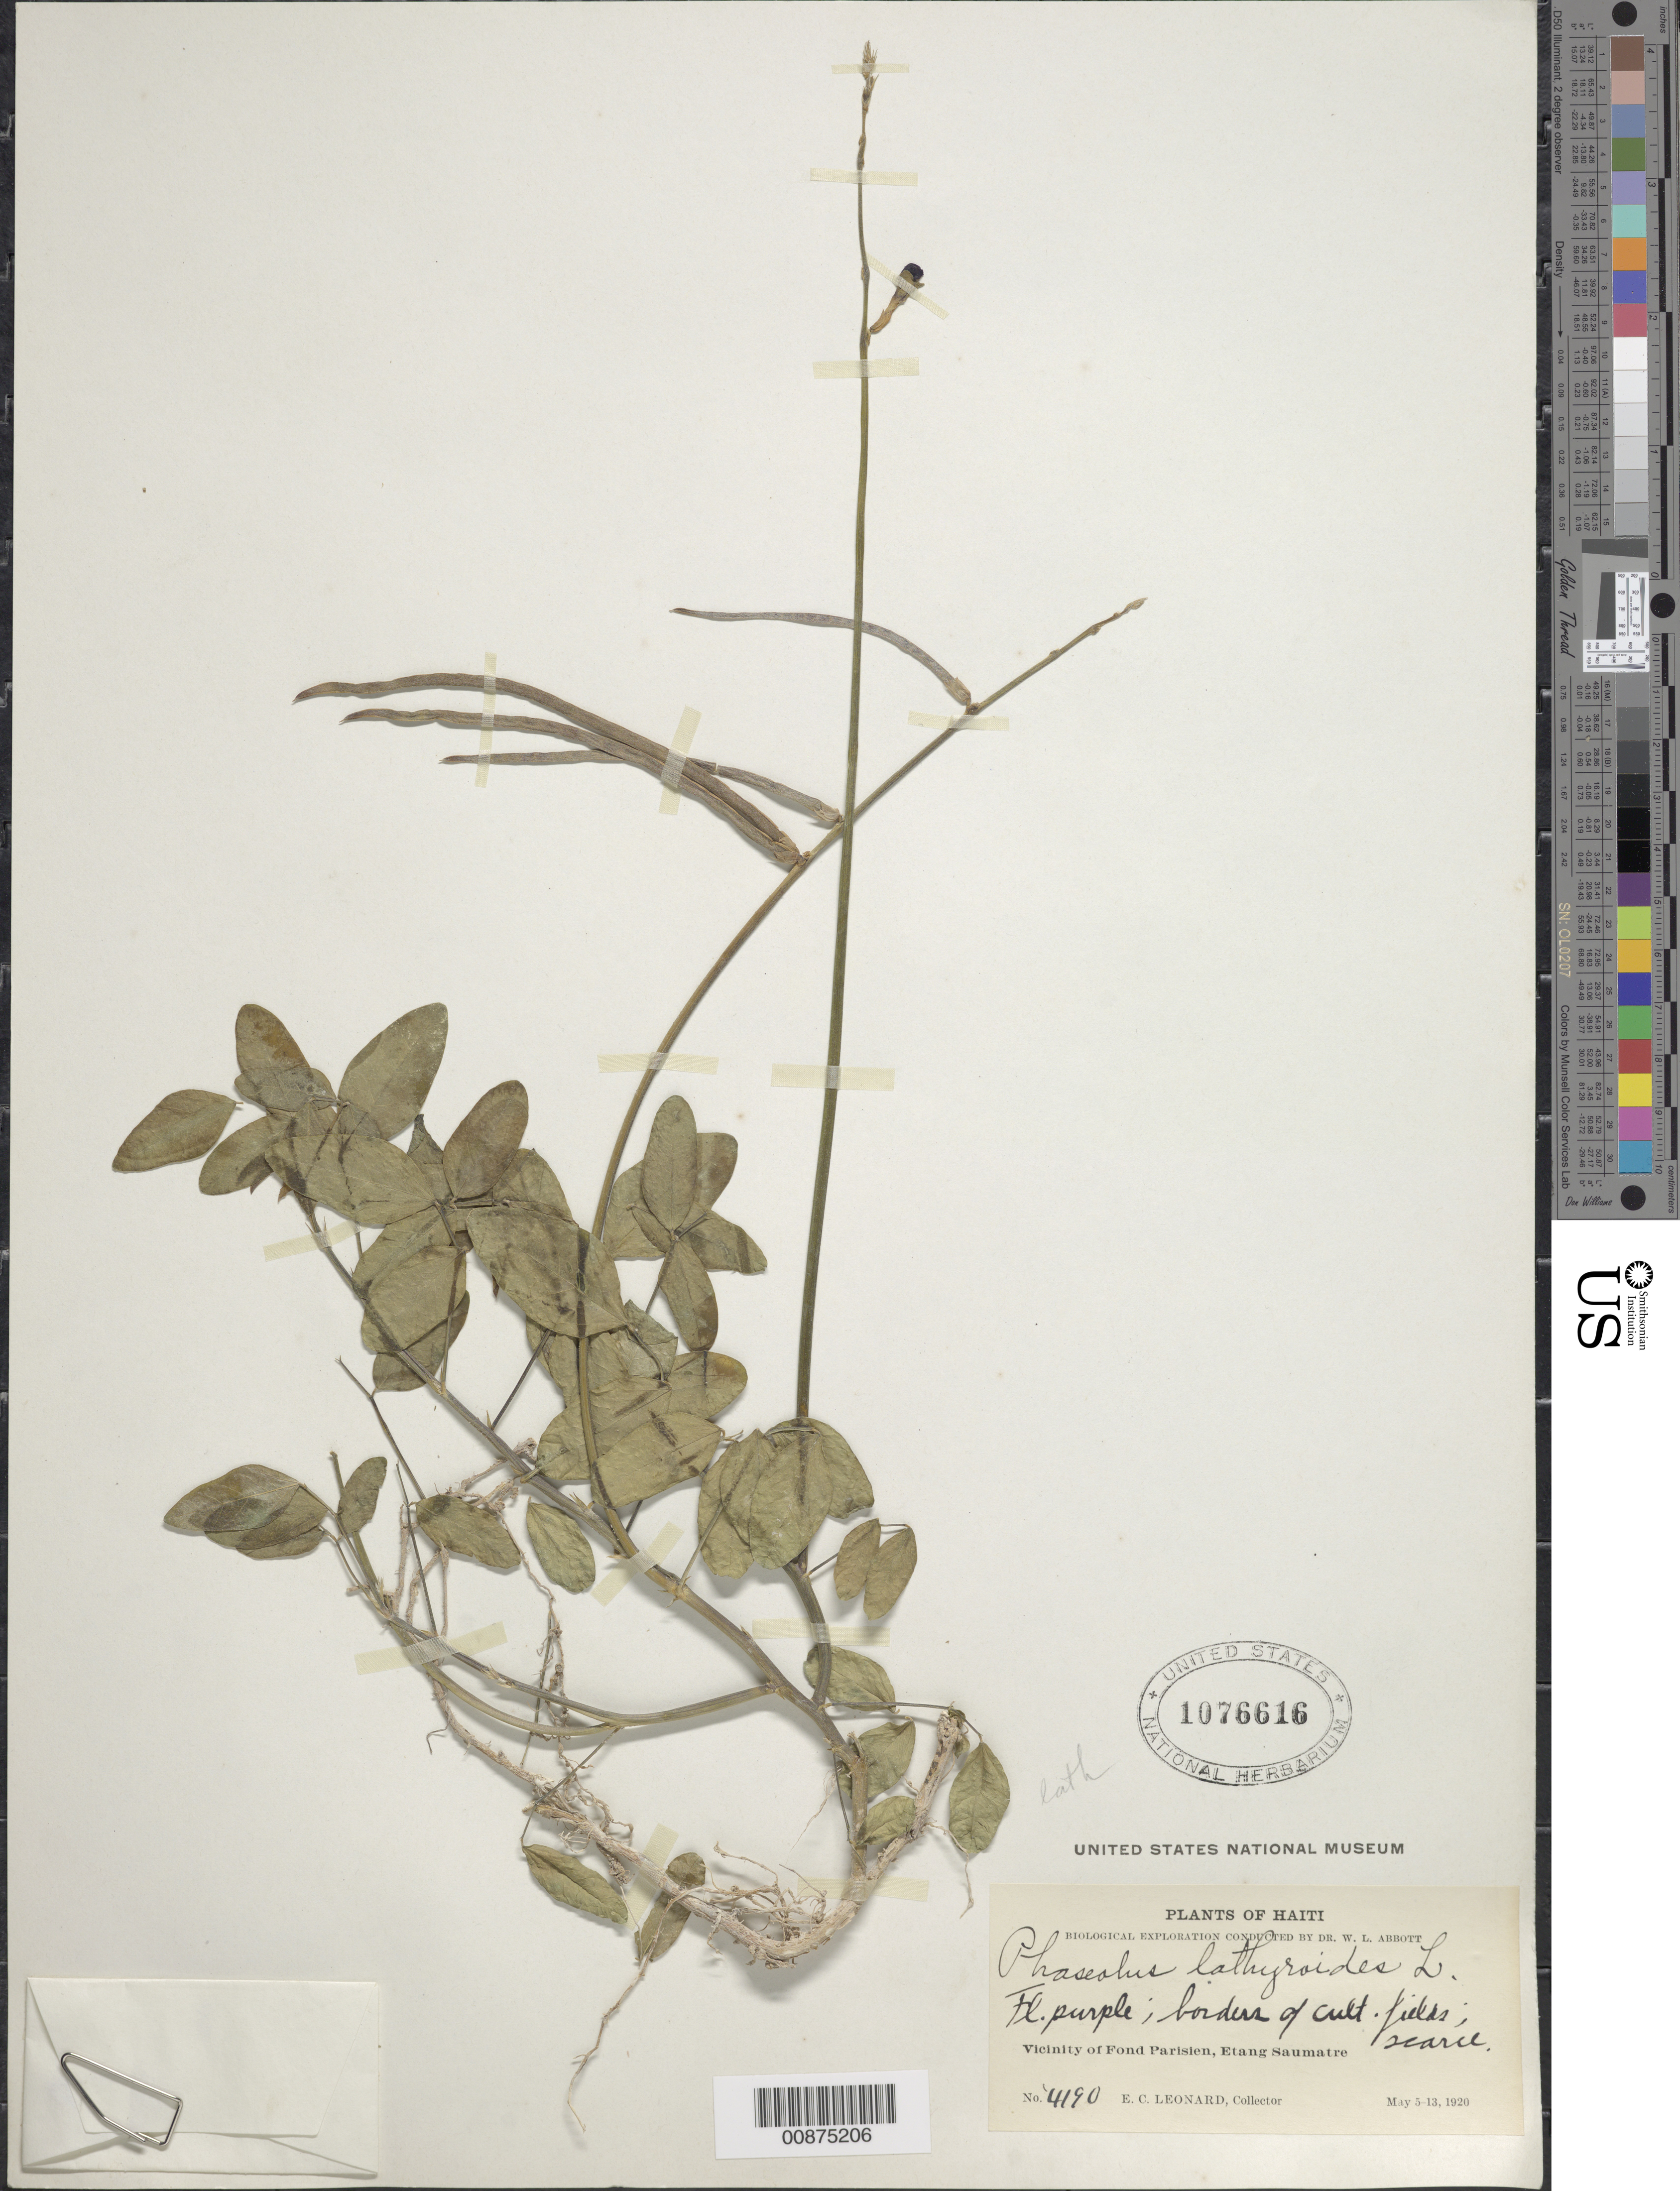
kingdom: Plantae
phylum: Tracheophyta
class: Magnoliopsida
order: Fabales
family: Fabaceae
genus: Macroptilium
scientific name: Macroptilium lathyroides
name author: (L.) Urb.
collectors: E. C. Leonard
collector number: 4190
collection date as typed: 05 May 1920 to 13 May 1920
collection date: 1920-05-05/1920-05-13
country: Haiti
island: Hispaniola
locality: Vicinity of Fond Parisien, Etang Saumatre.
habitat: Borders of cultivated fields.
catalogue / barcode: US 1076616